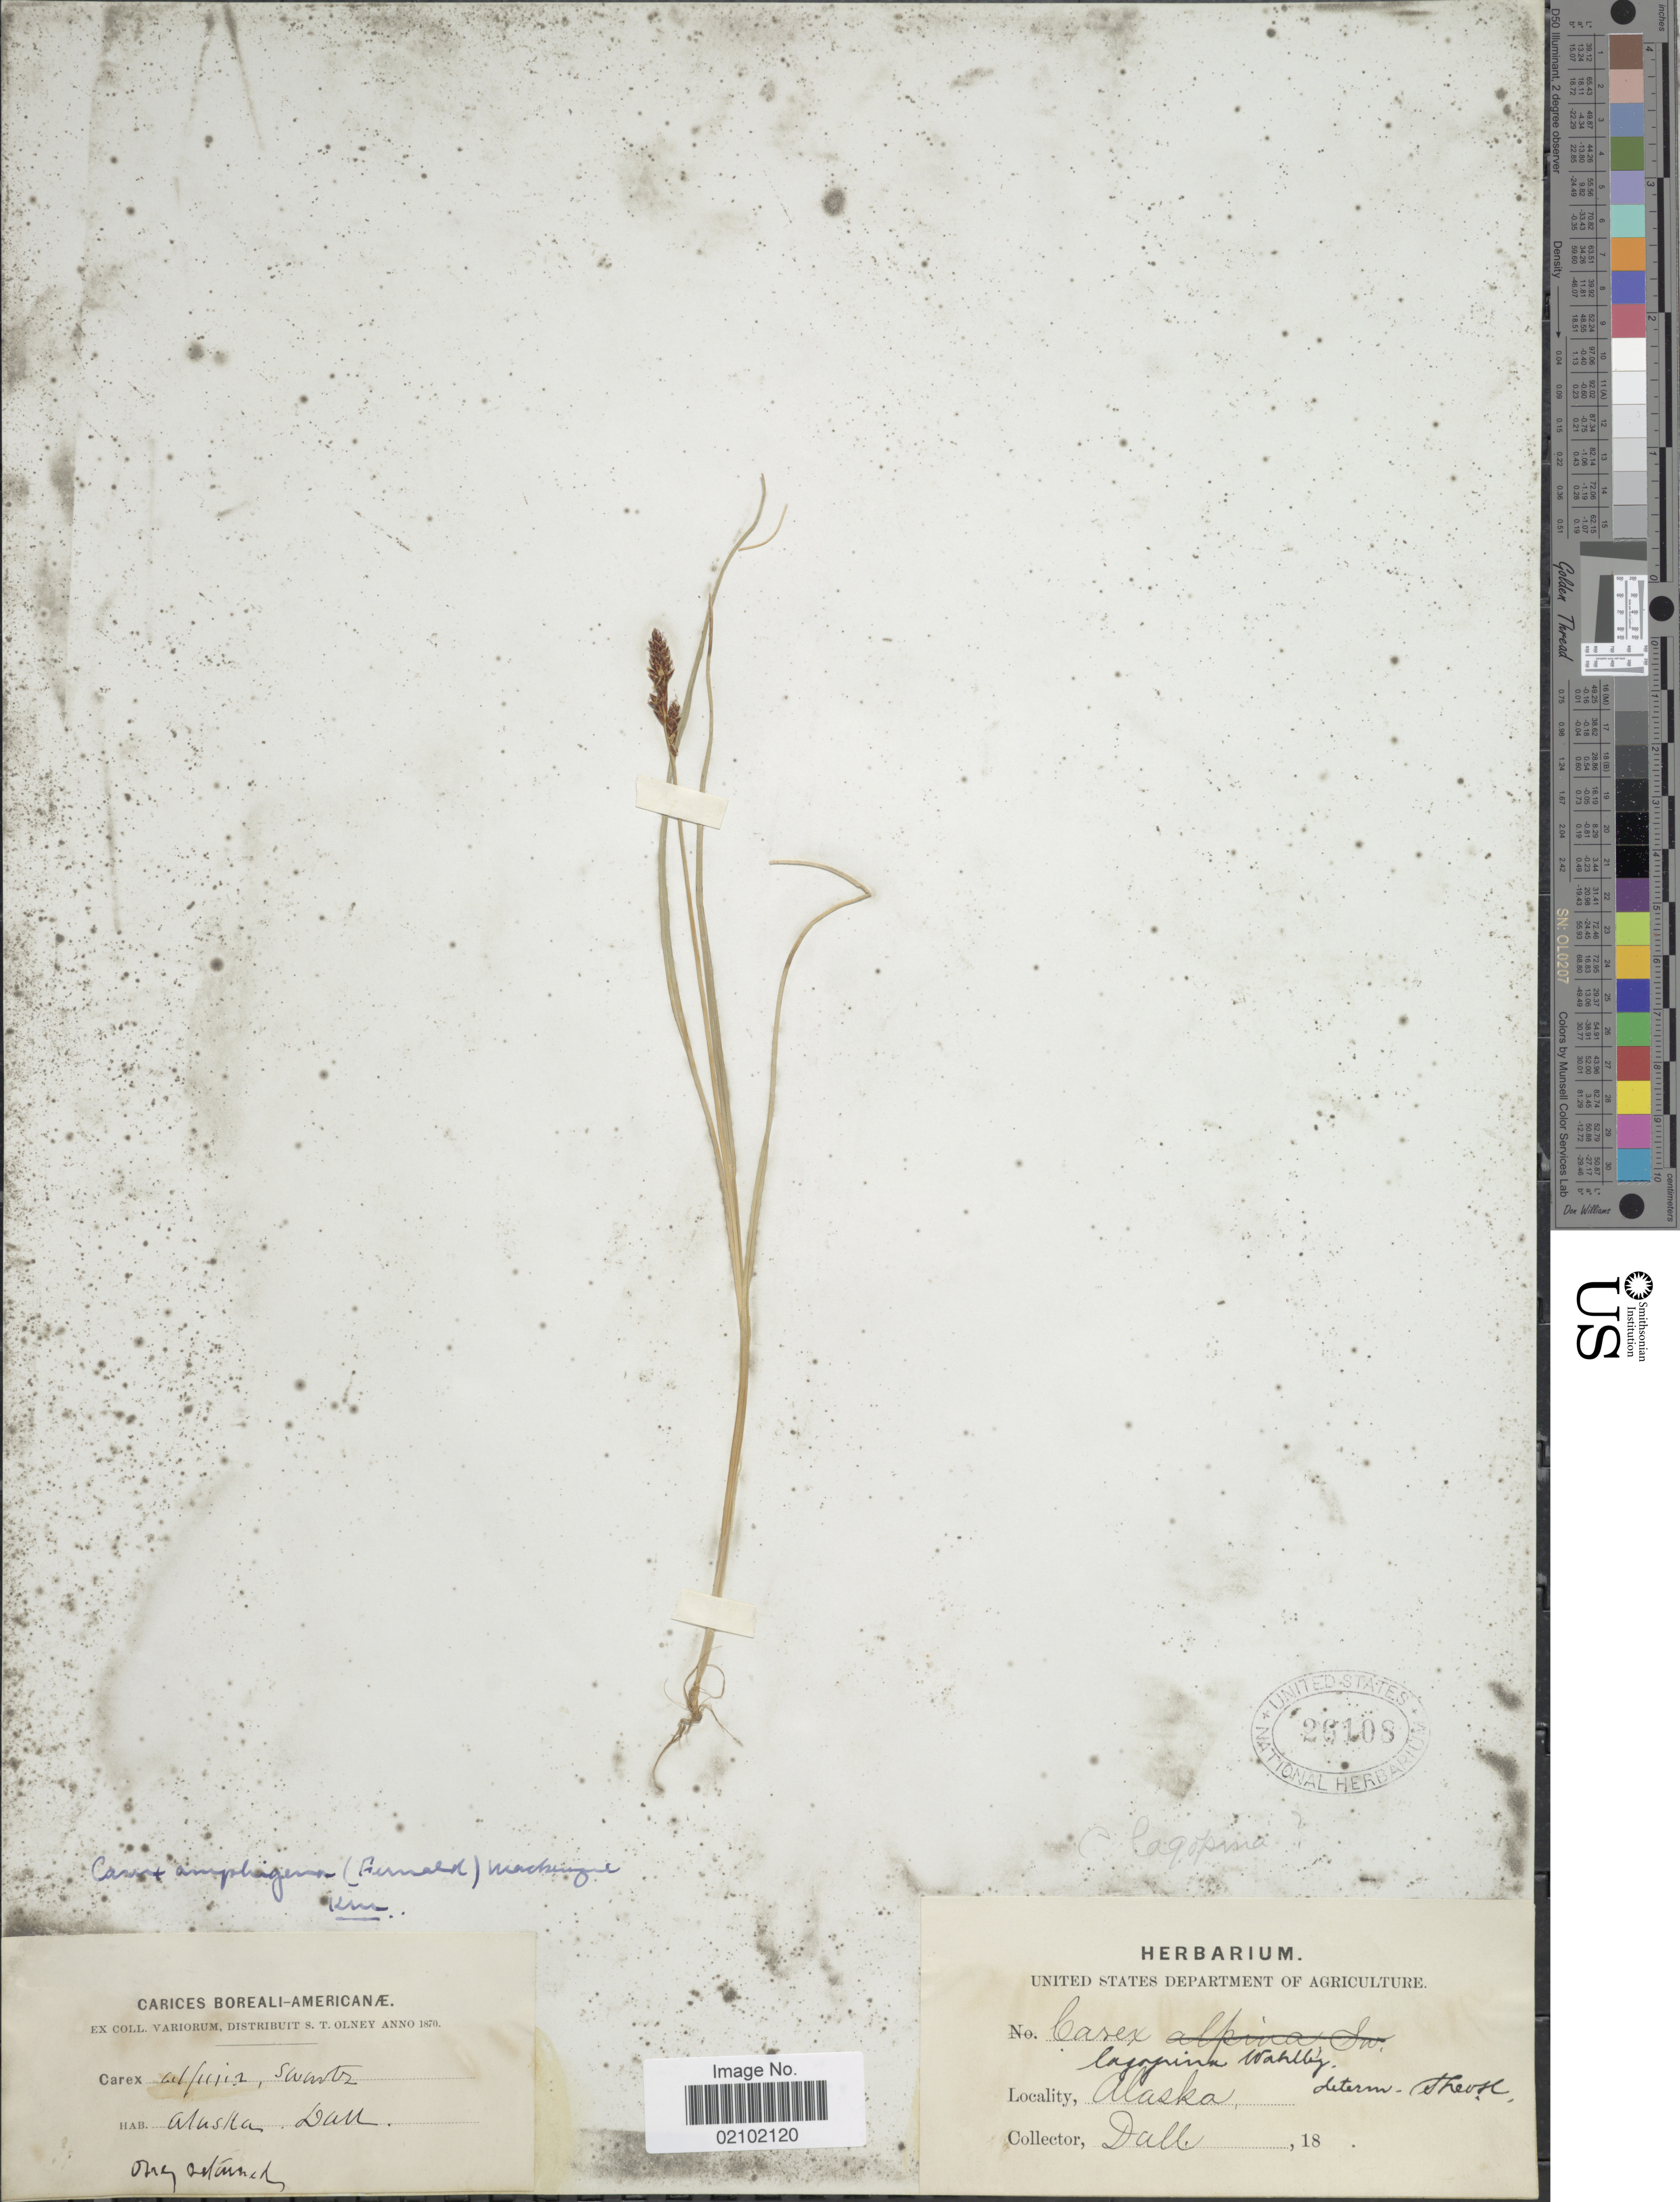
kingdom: Plantae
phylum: Tracheophyta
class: Liliopsida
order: Poales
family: Cyperaceae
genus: Carex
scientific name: Carex glareosa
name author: Schkuhr ex Wahlenb.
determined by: Strong, Mark T., (BOT), Smithsonian Institution - National Museum of Natural History (UNITED STATES)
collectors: -. Dall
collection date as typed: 18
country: United States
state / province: Alaska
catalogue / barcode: US 26108